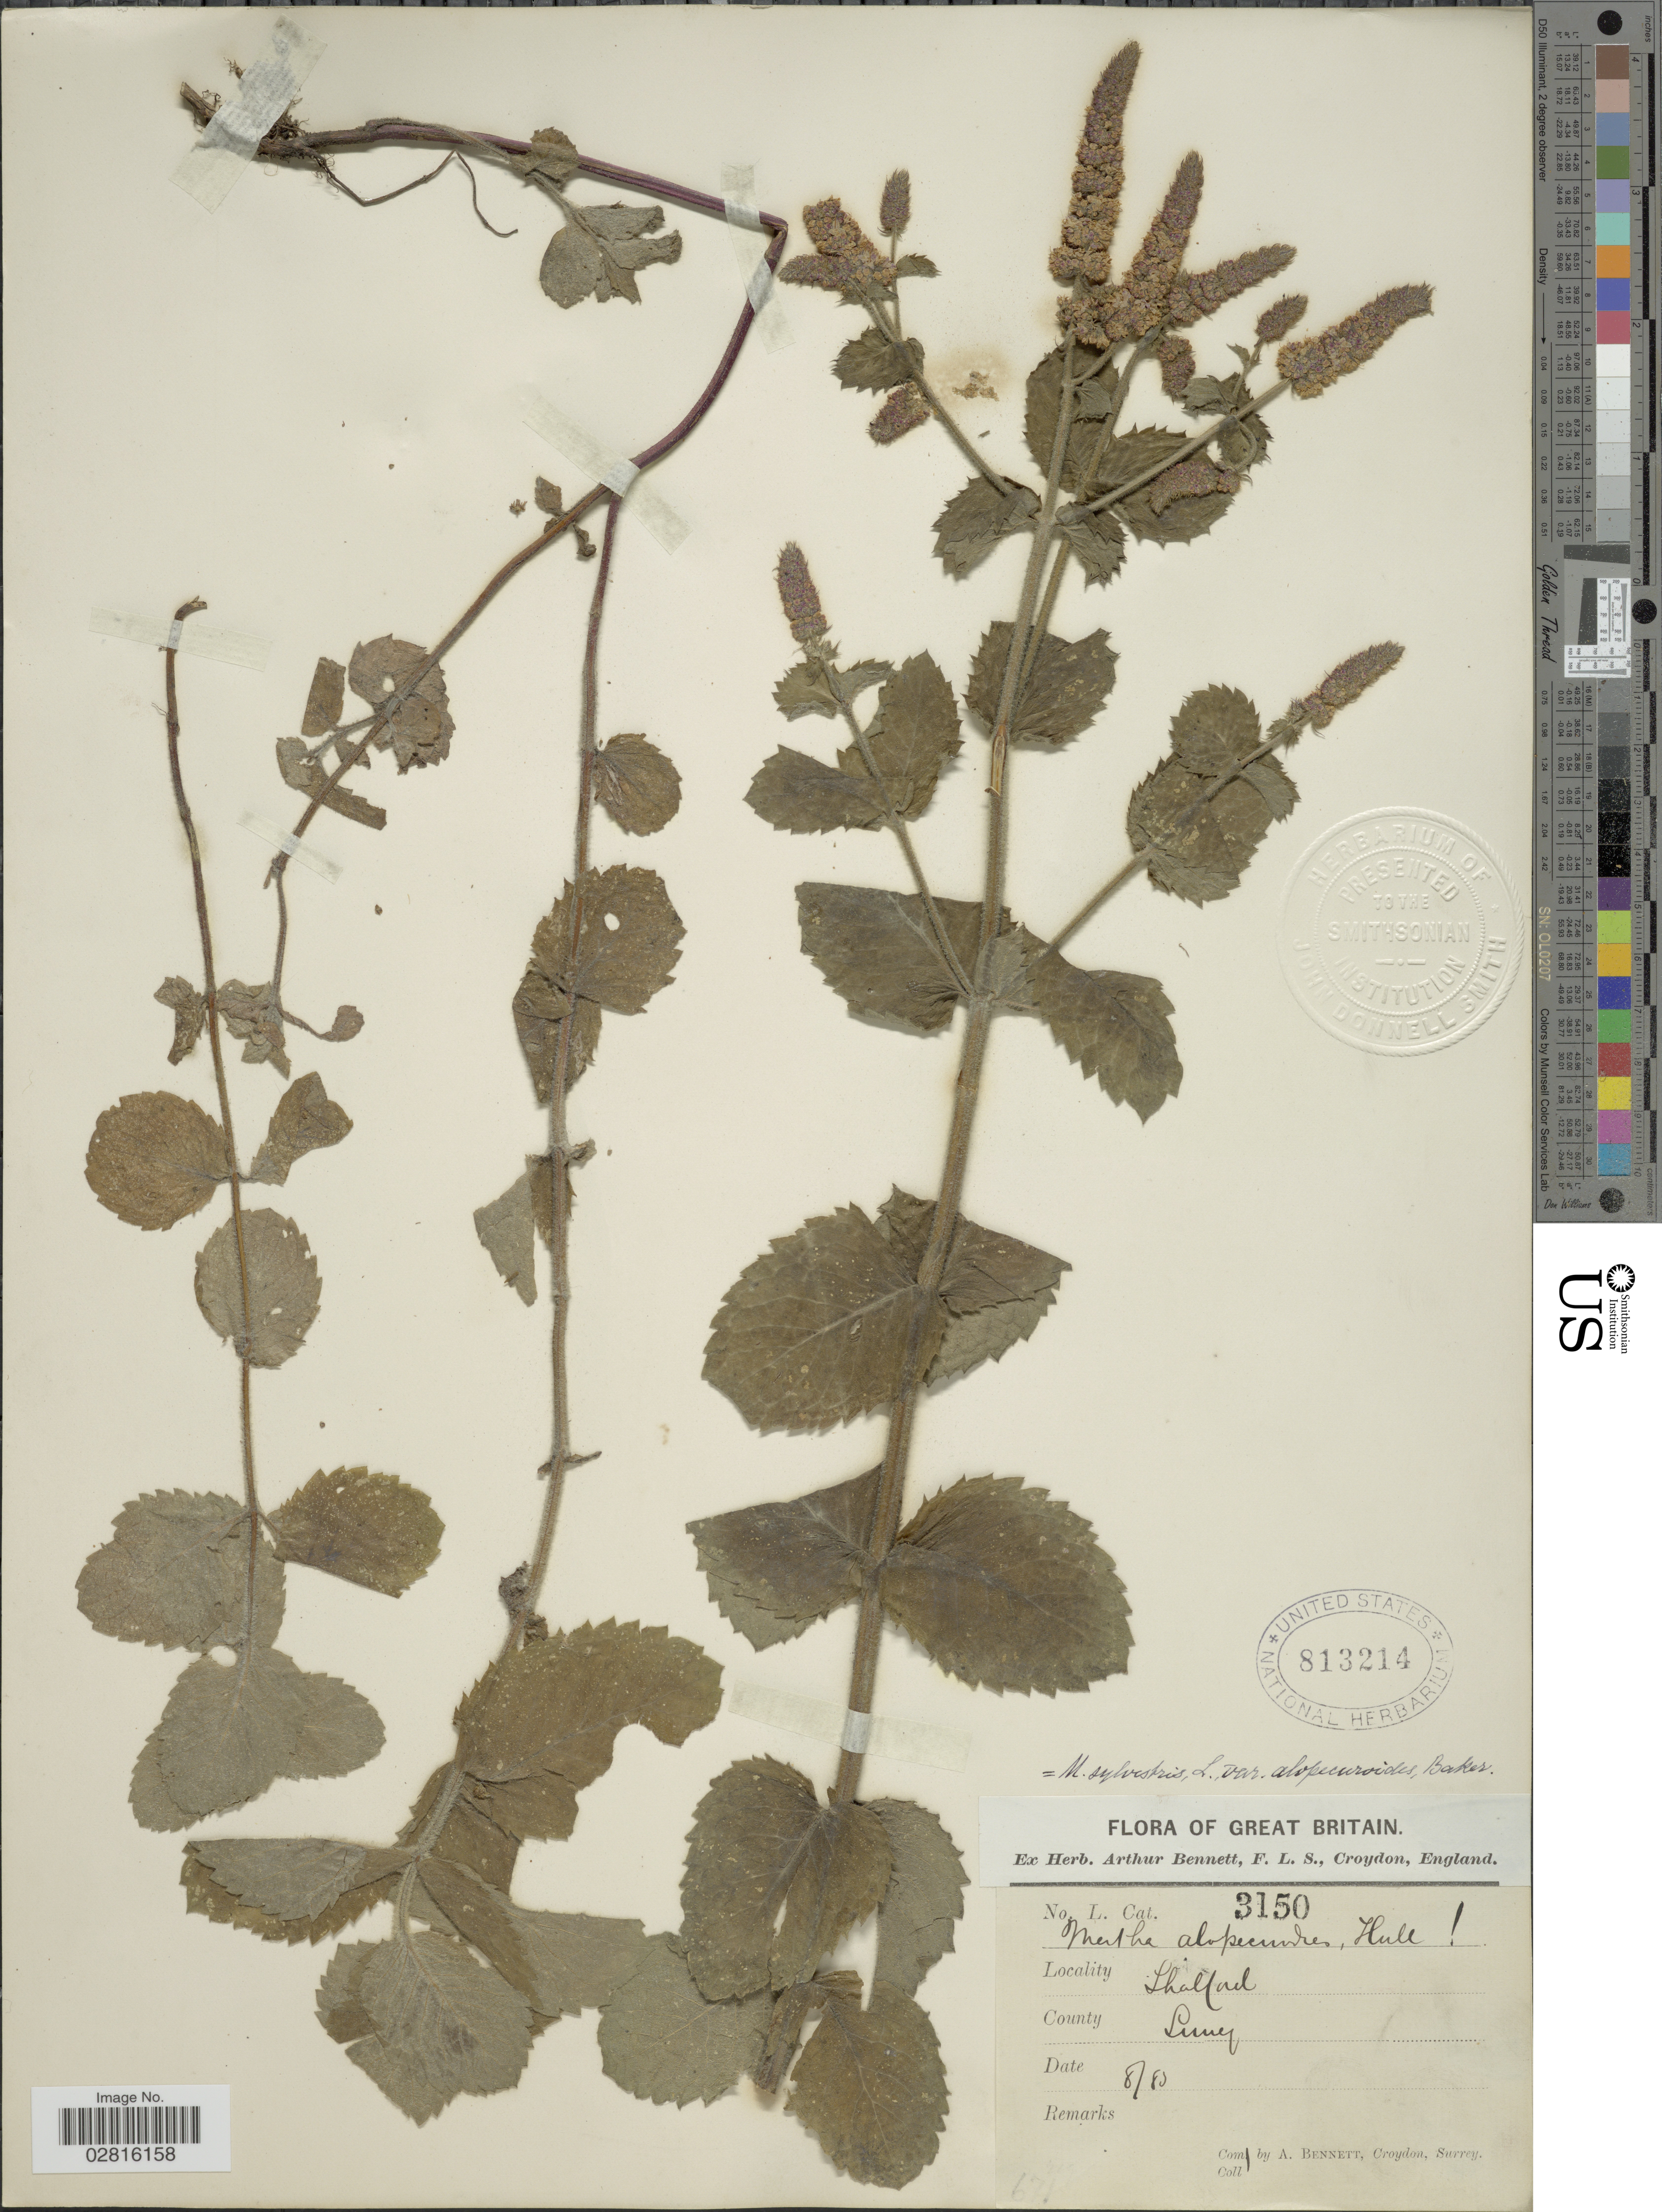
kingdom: Plantae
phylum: Tracheophyta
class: Magnoliopsida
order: Lamiales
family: Lamiaceae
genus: Mentha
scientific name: Mentha alopecuroides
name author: Hull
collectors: A. Bennett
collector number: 3150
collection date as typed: Transcribed d/m/y: /8/83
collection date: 1883-08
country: United Kingdom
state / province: England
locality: Great Britain. Shalford. County Surrey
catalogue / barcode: US 813214